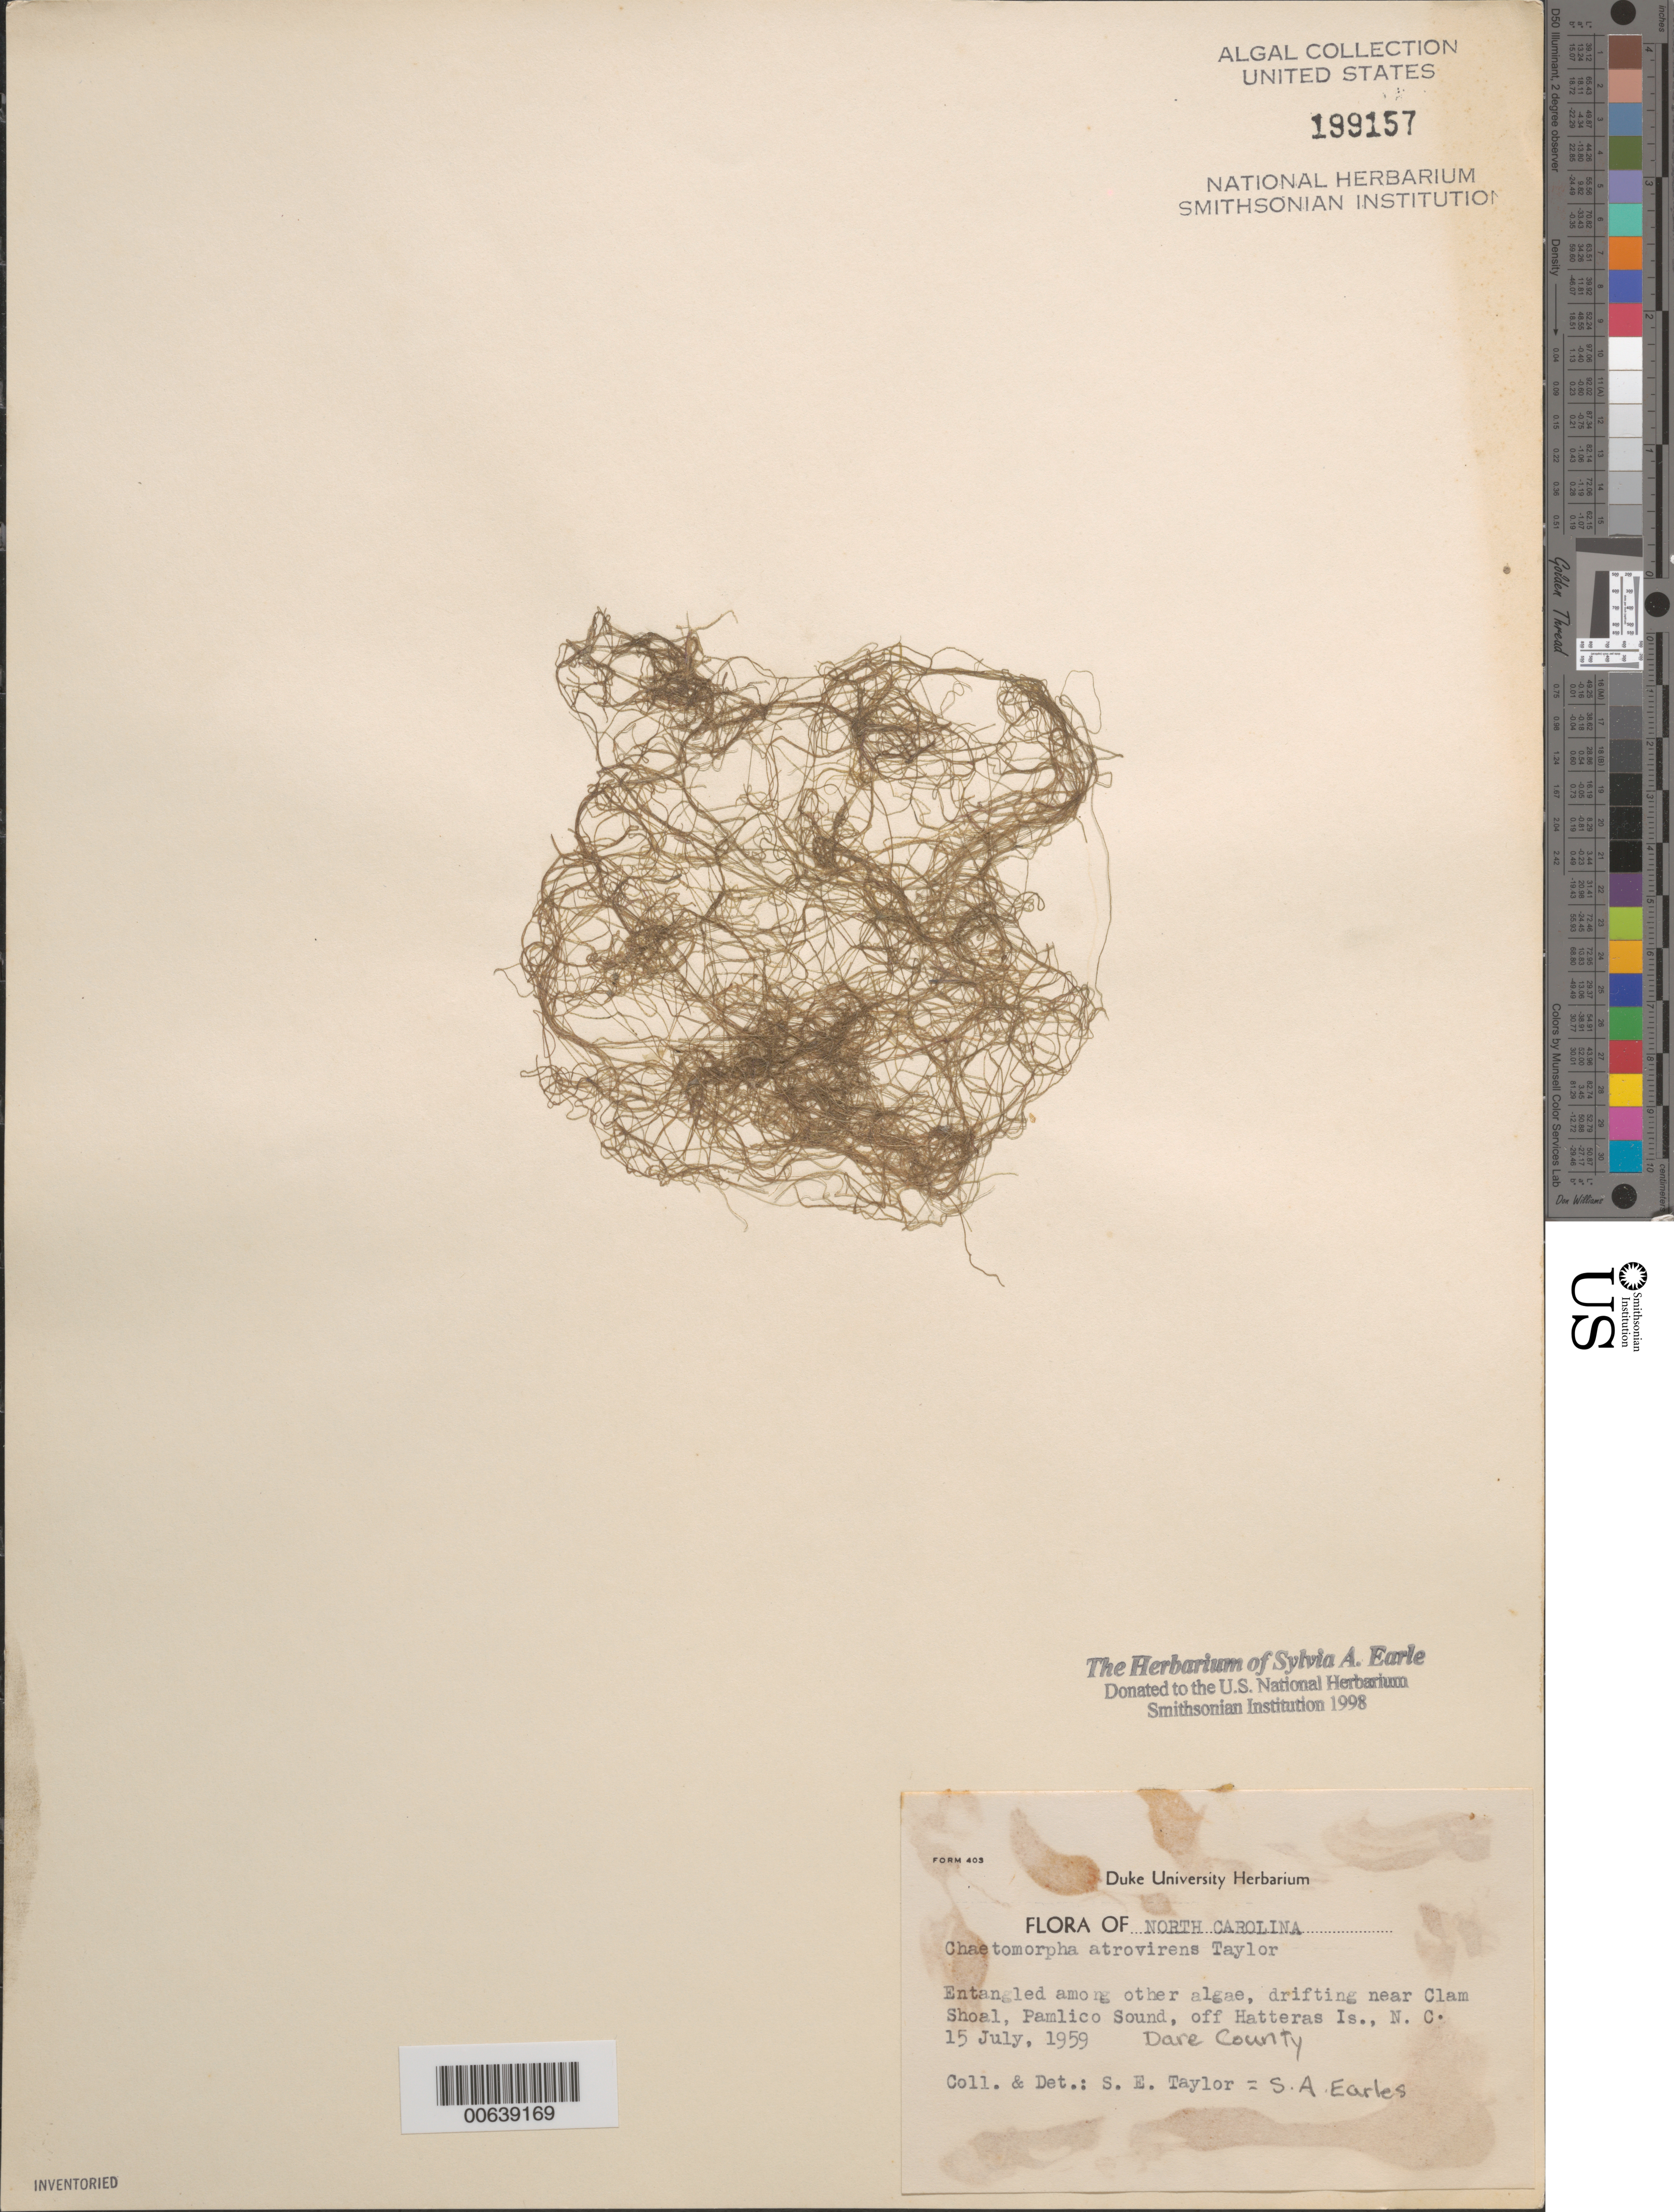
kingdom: Plantae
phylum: Chlorophyta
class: Ulvophyceae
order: Cladophorales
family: Cladophoraceae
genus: Chaetomorpha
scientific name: Chaetomorpha picquotiana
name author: Mont. in Kütz.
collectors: S. A. Earle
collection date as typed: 15 Jul 1959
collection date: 1959-07-15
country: United States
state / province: North Carolina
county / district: Dare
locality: Pamlico Sound, off Hatteras Island, near Clam Shoal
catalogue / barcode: US 199157